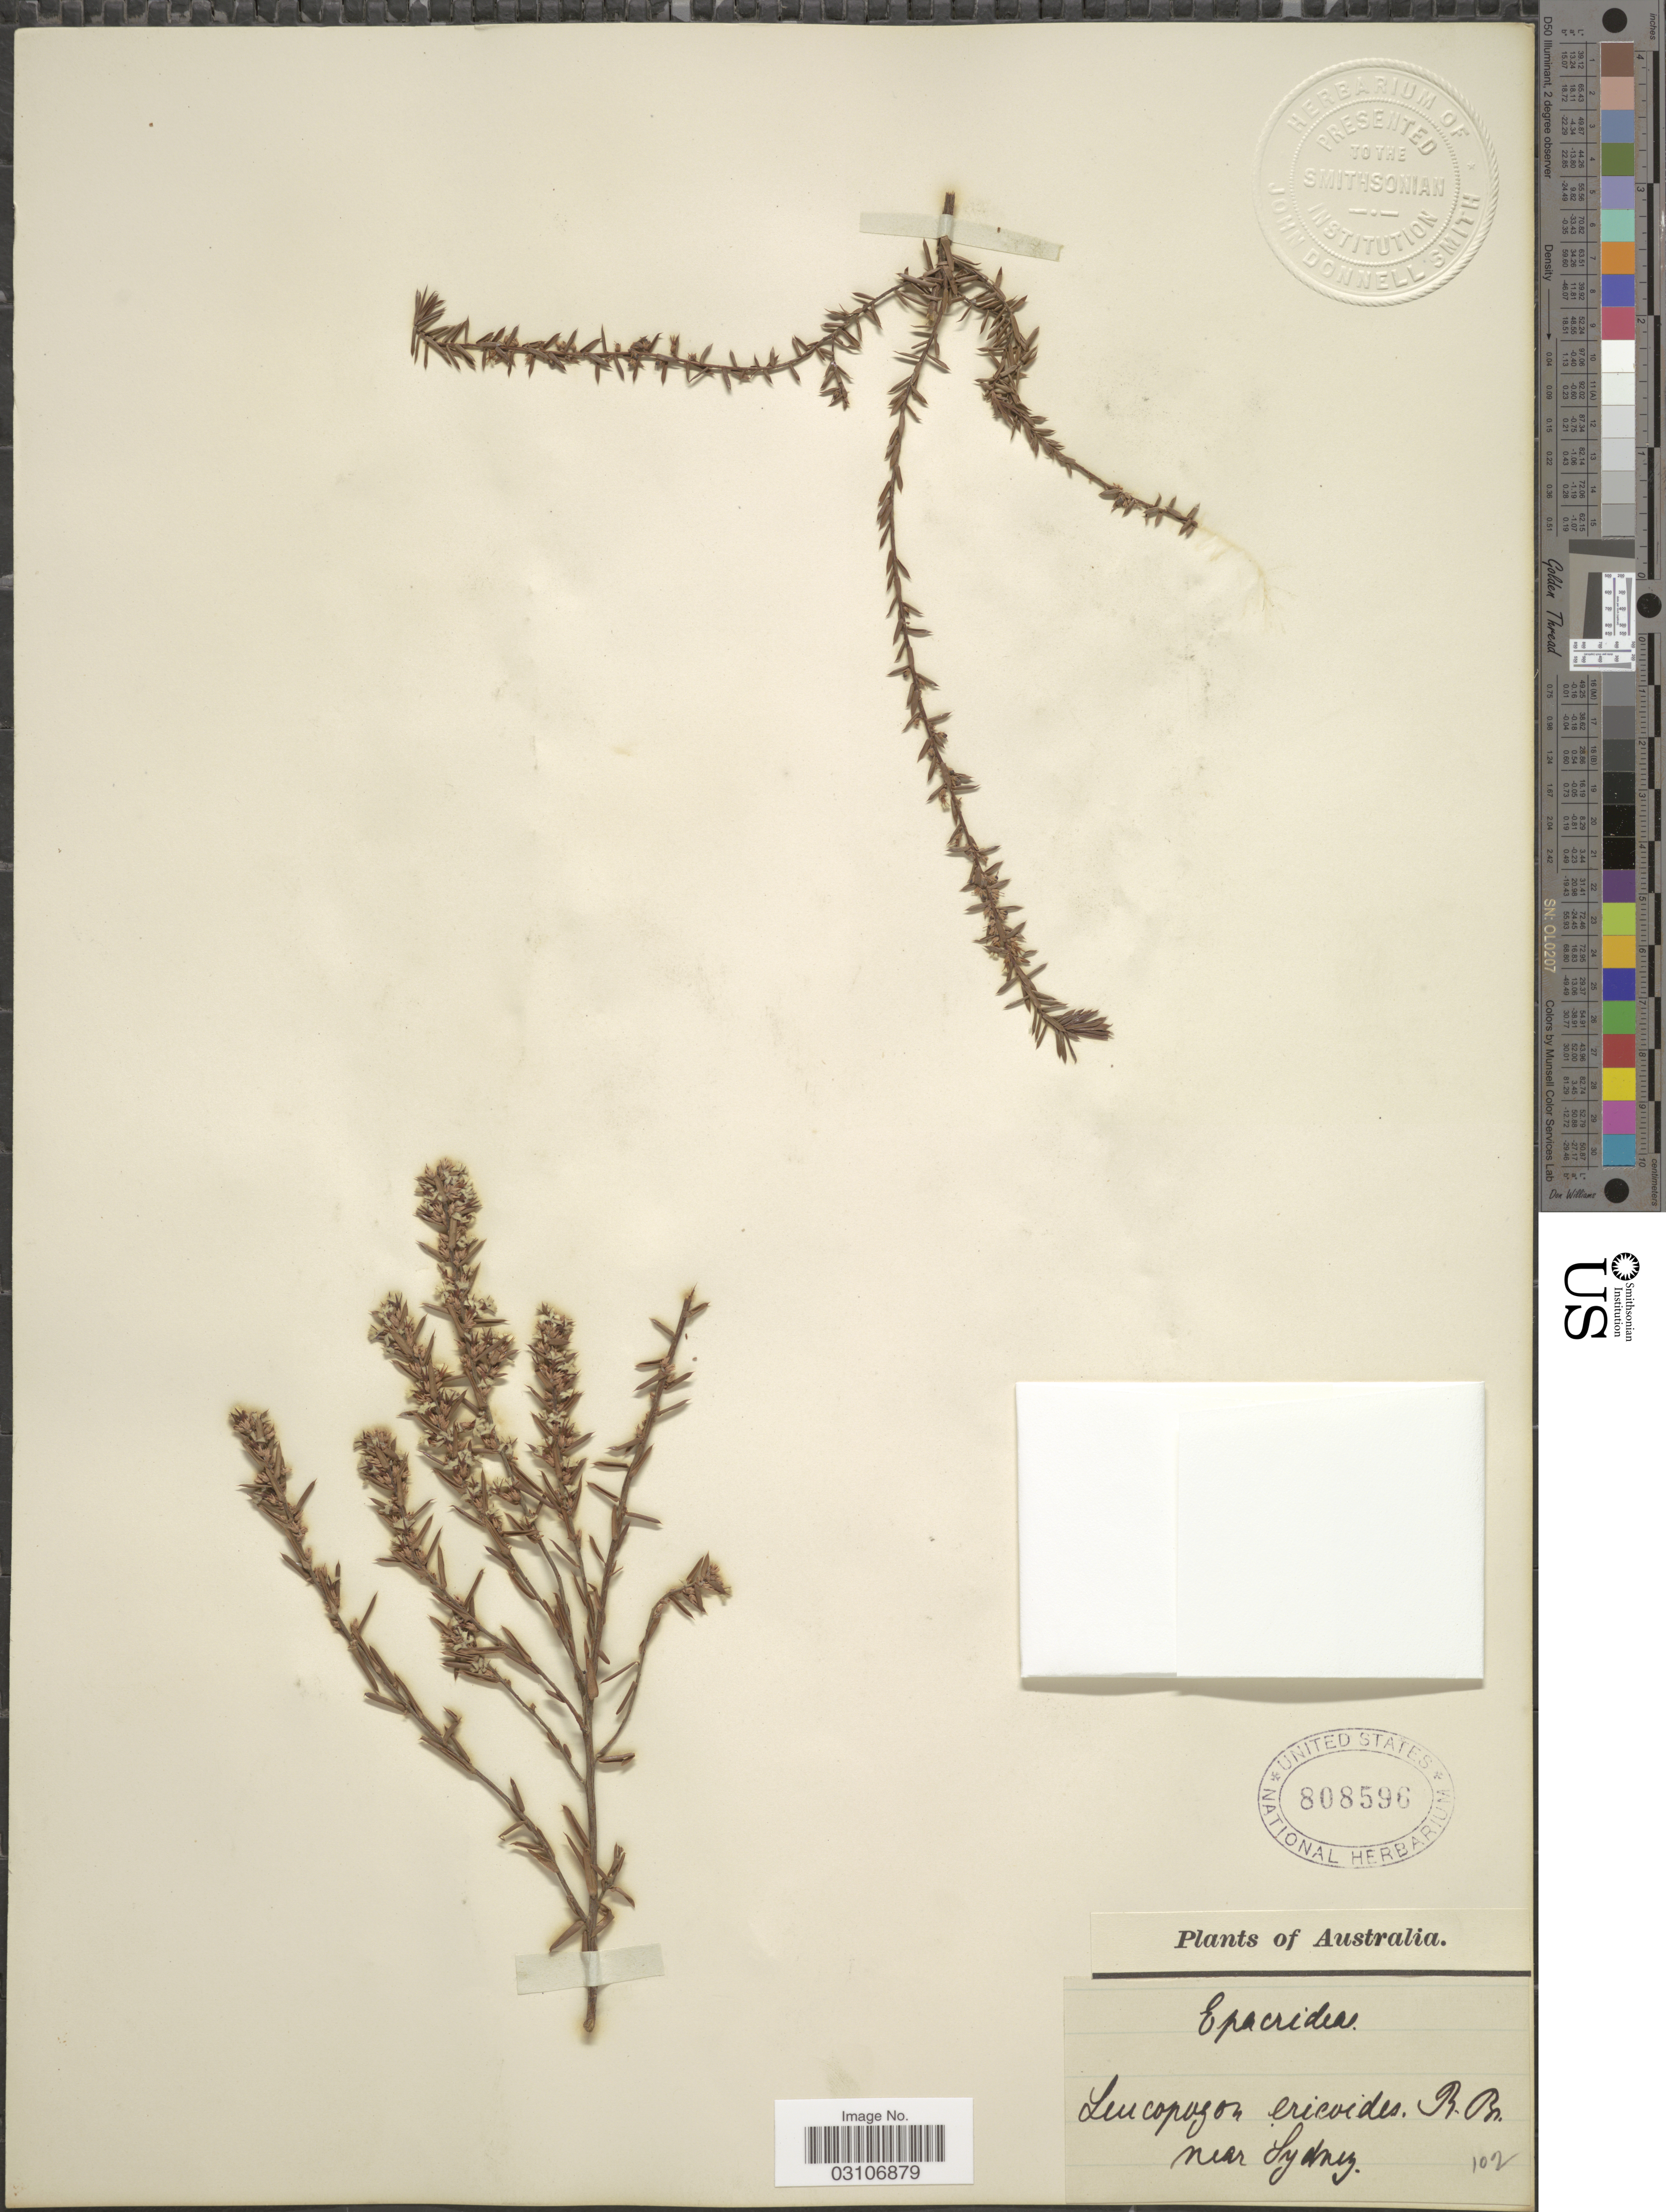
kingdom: Plantae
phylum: Tracheophyta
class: Magnoliopsida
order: Ericales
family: Ericaceae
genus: Leucopogon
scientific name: Leucopogon ericoides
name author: R. Br.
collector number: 102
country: Australia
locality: Near Sydney.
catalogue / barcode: US 808596